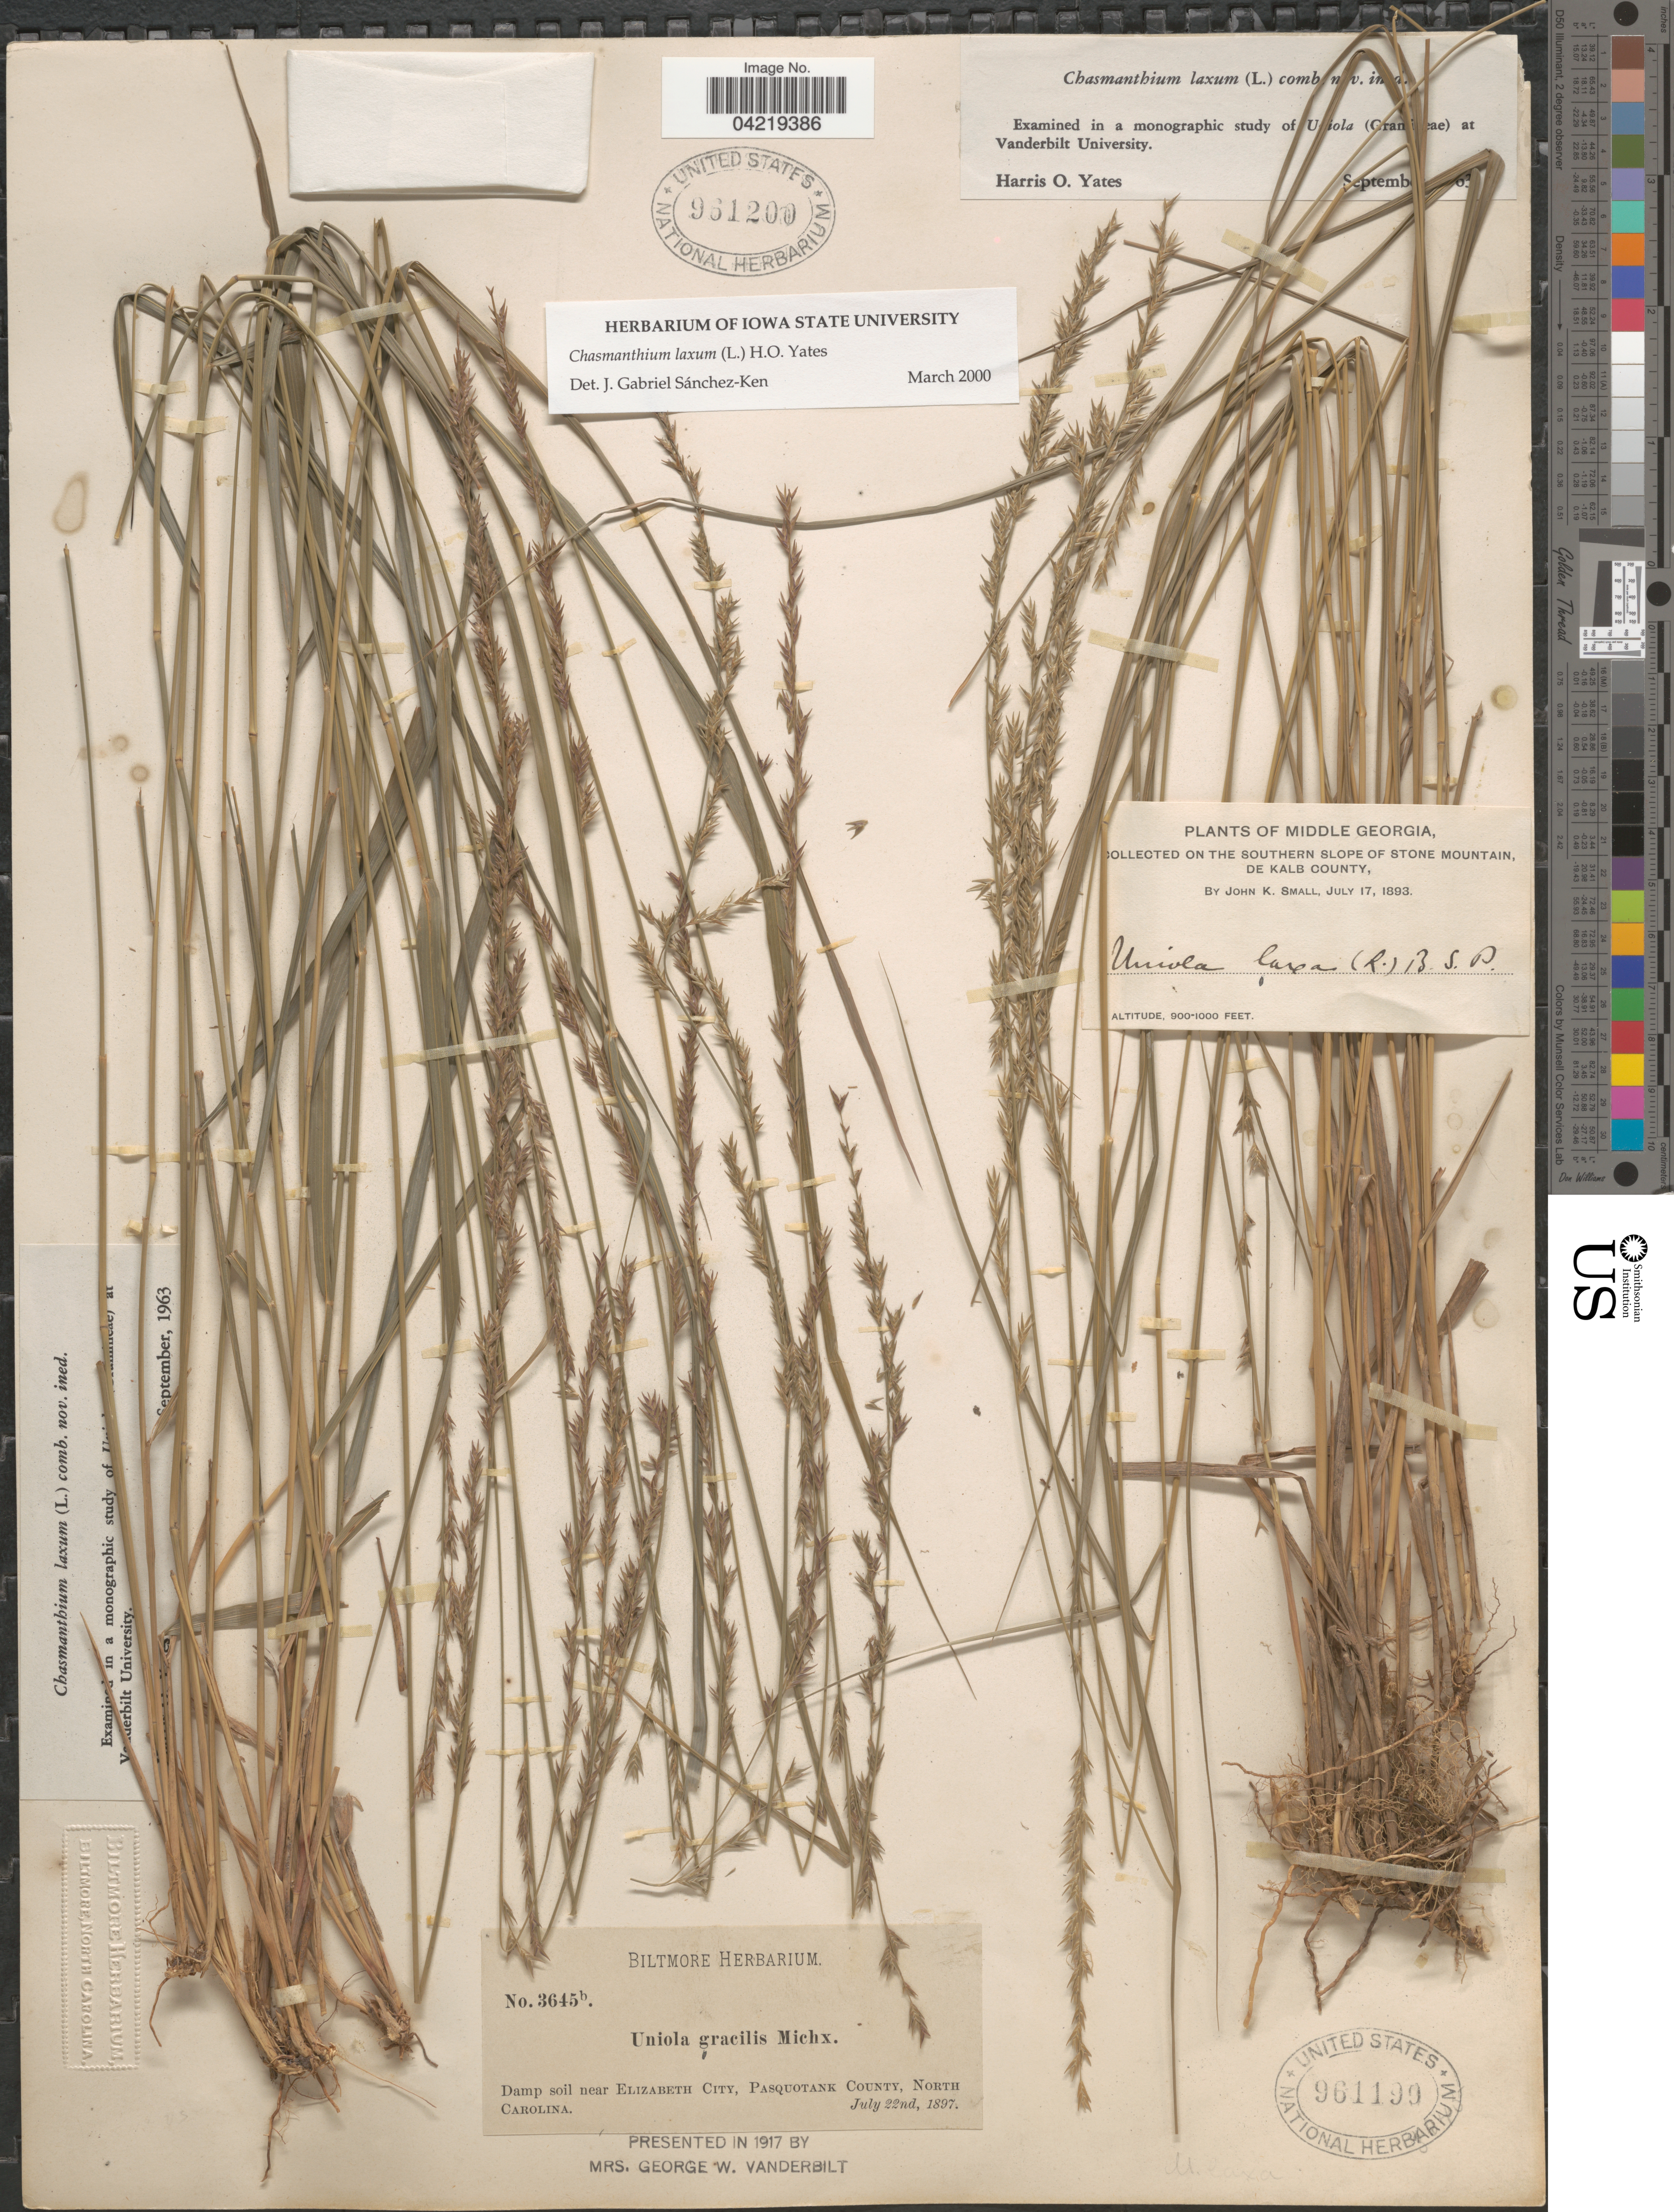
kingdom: Plantae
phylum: Tracheophyta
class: Liliopsida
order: Poales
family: Poaceae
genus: Chasmanthium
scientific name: Chasmanthium laxum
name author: (L.) H.O. Yates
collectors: J. K. Small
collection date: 1893-07-17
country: United States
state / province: Georgia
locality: Middle Georgia. On the southern slope of Stone Mountain, De Kalb County.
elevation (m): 274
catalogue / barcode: US 961200-2